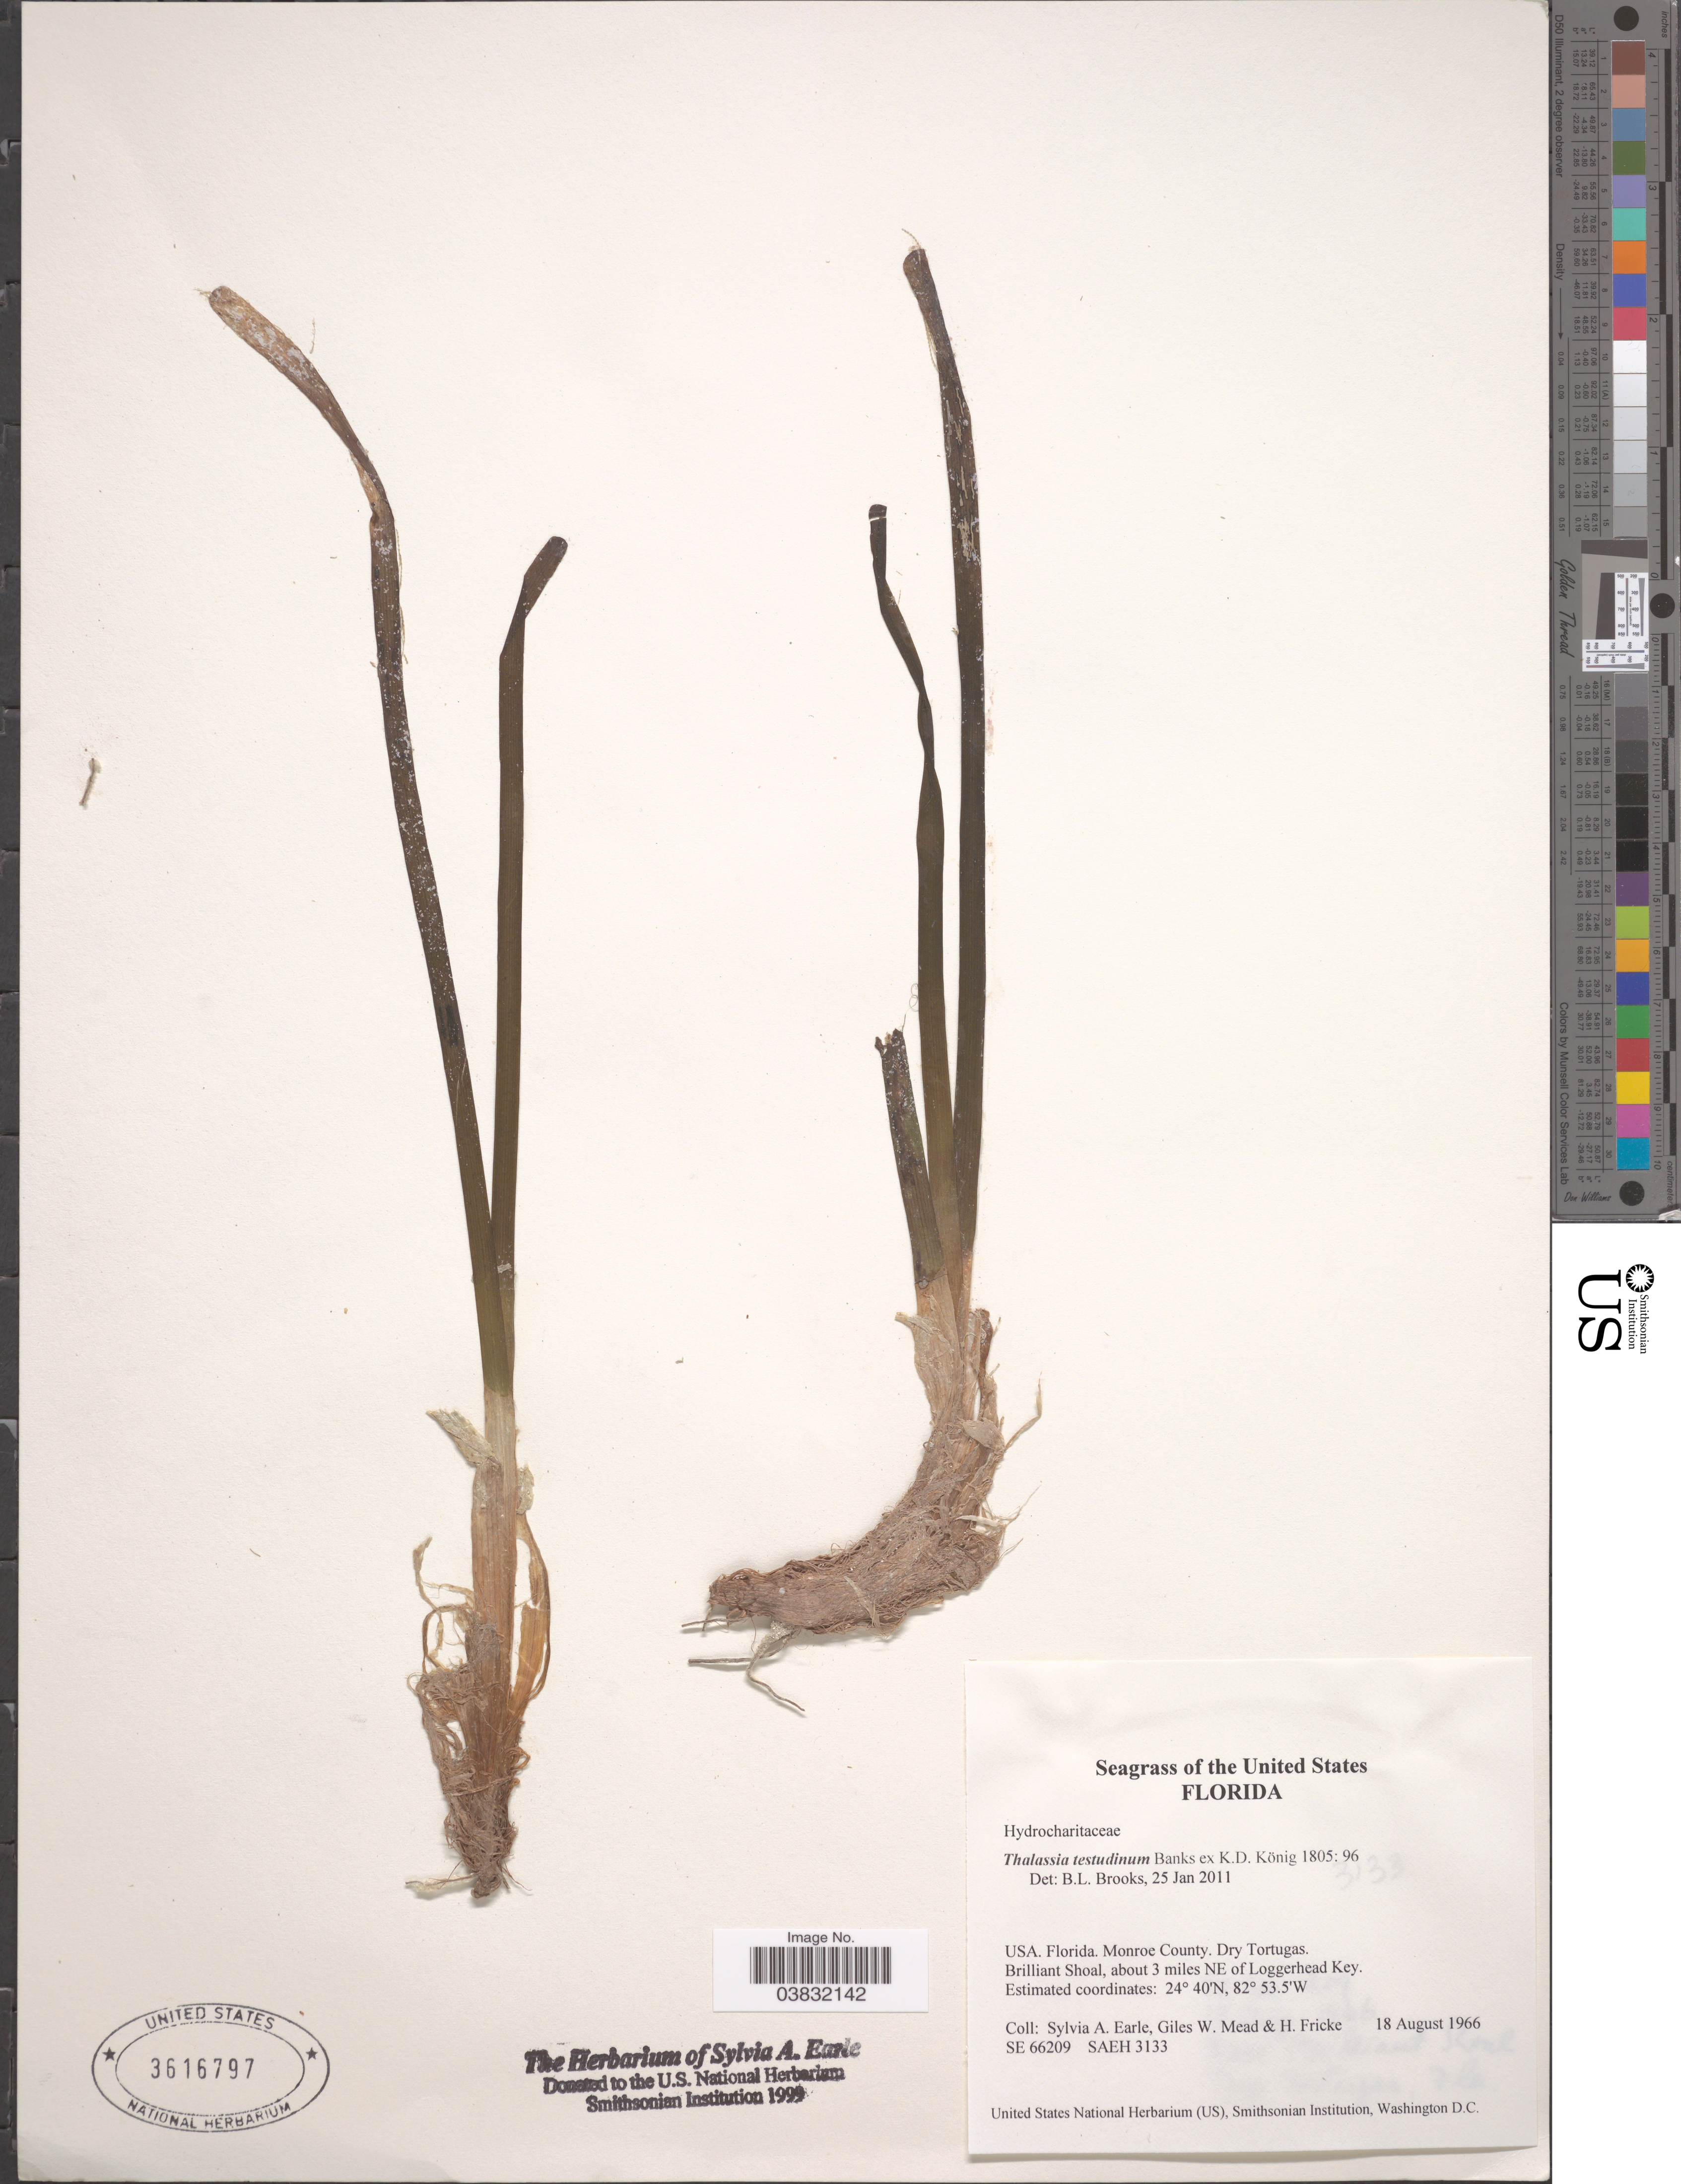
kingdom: Plantae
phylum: Tracheophyta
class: Liliopsida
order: Alismatales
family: Hydrocharitaceae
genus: Thalassia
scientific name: Thalassia testudinum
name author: Banks & Sol. ex K.D. Koenig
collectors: S. A. Earle, G. W. Mead & H. Fricke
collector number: SE 66209/SAEH 3133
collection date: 1966-08-18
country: United States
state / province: Florida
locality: Monroe County. Dry Tortugas. Brilliant Shoal, about 3 miles NE of Loggerhead Key.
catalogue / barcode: US 3616797